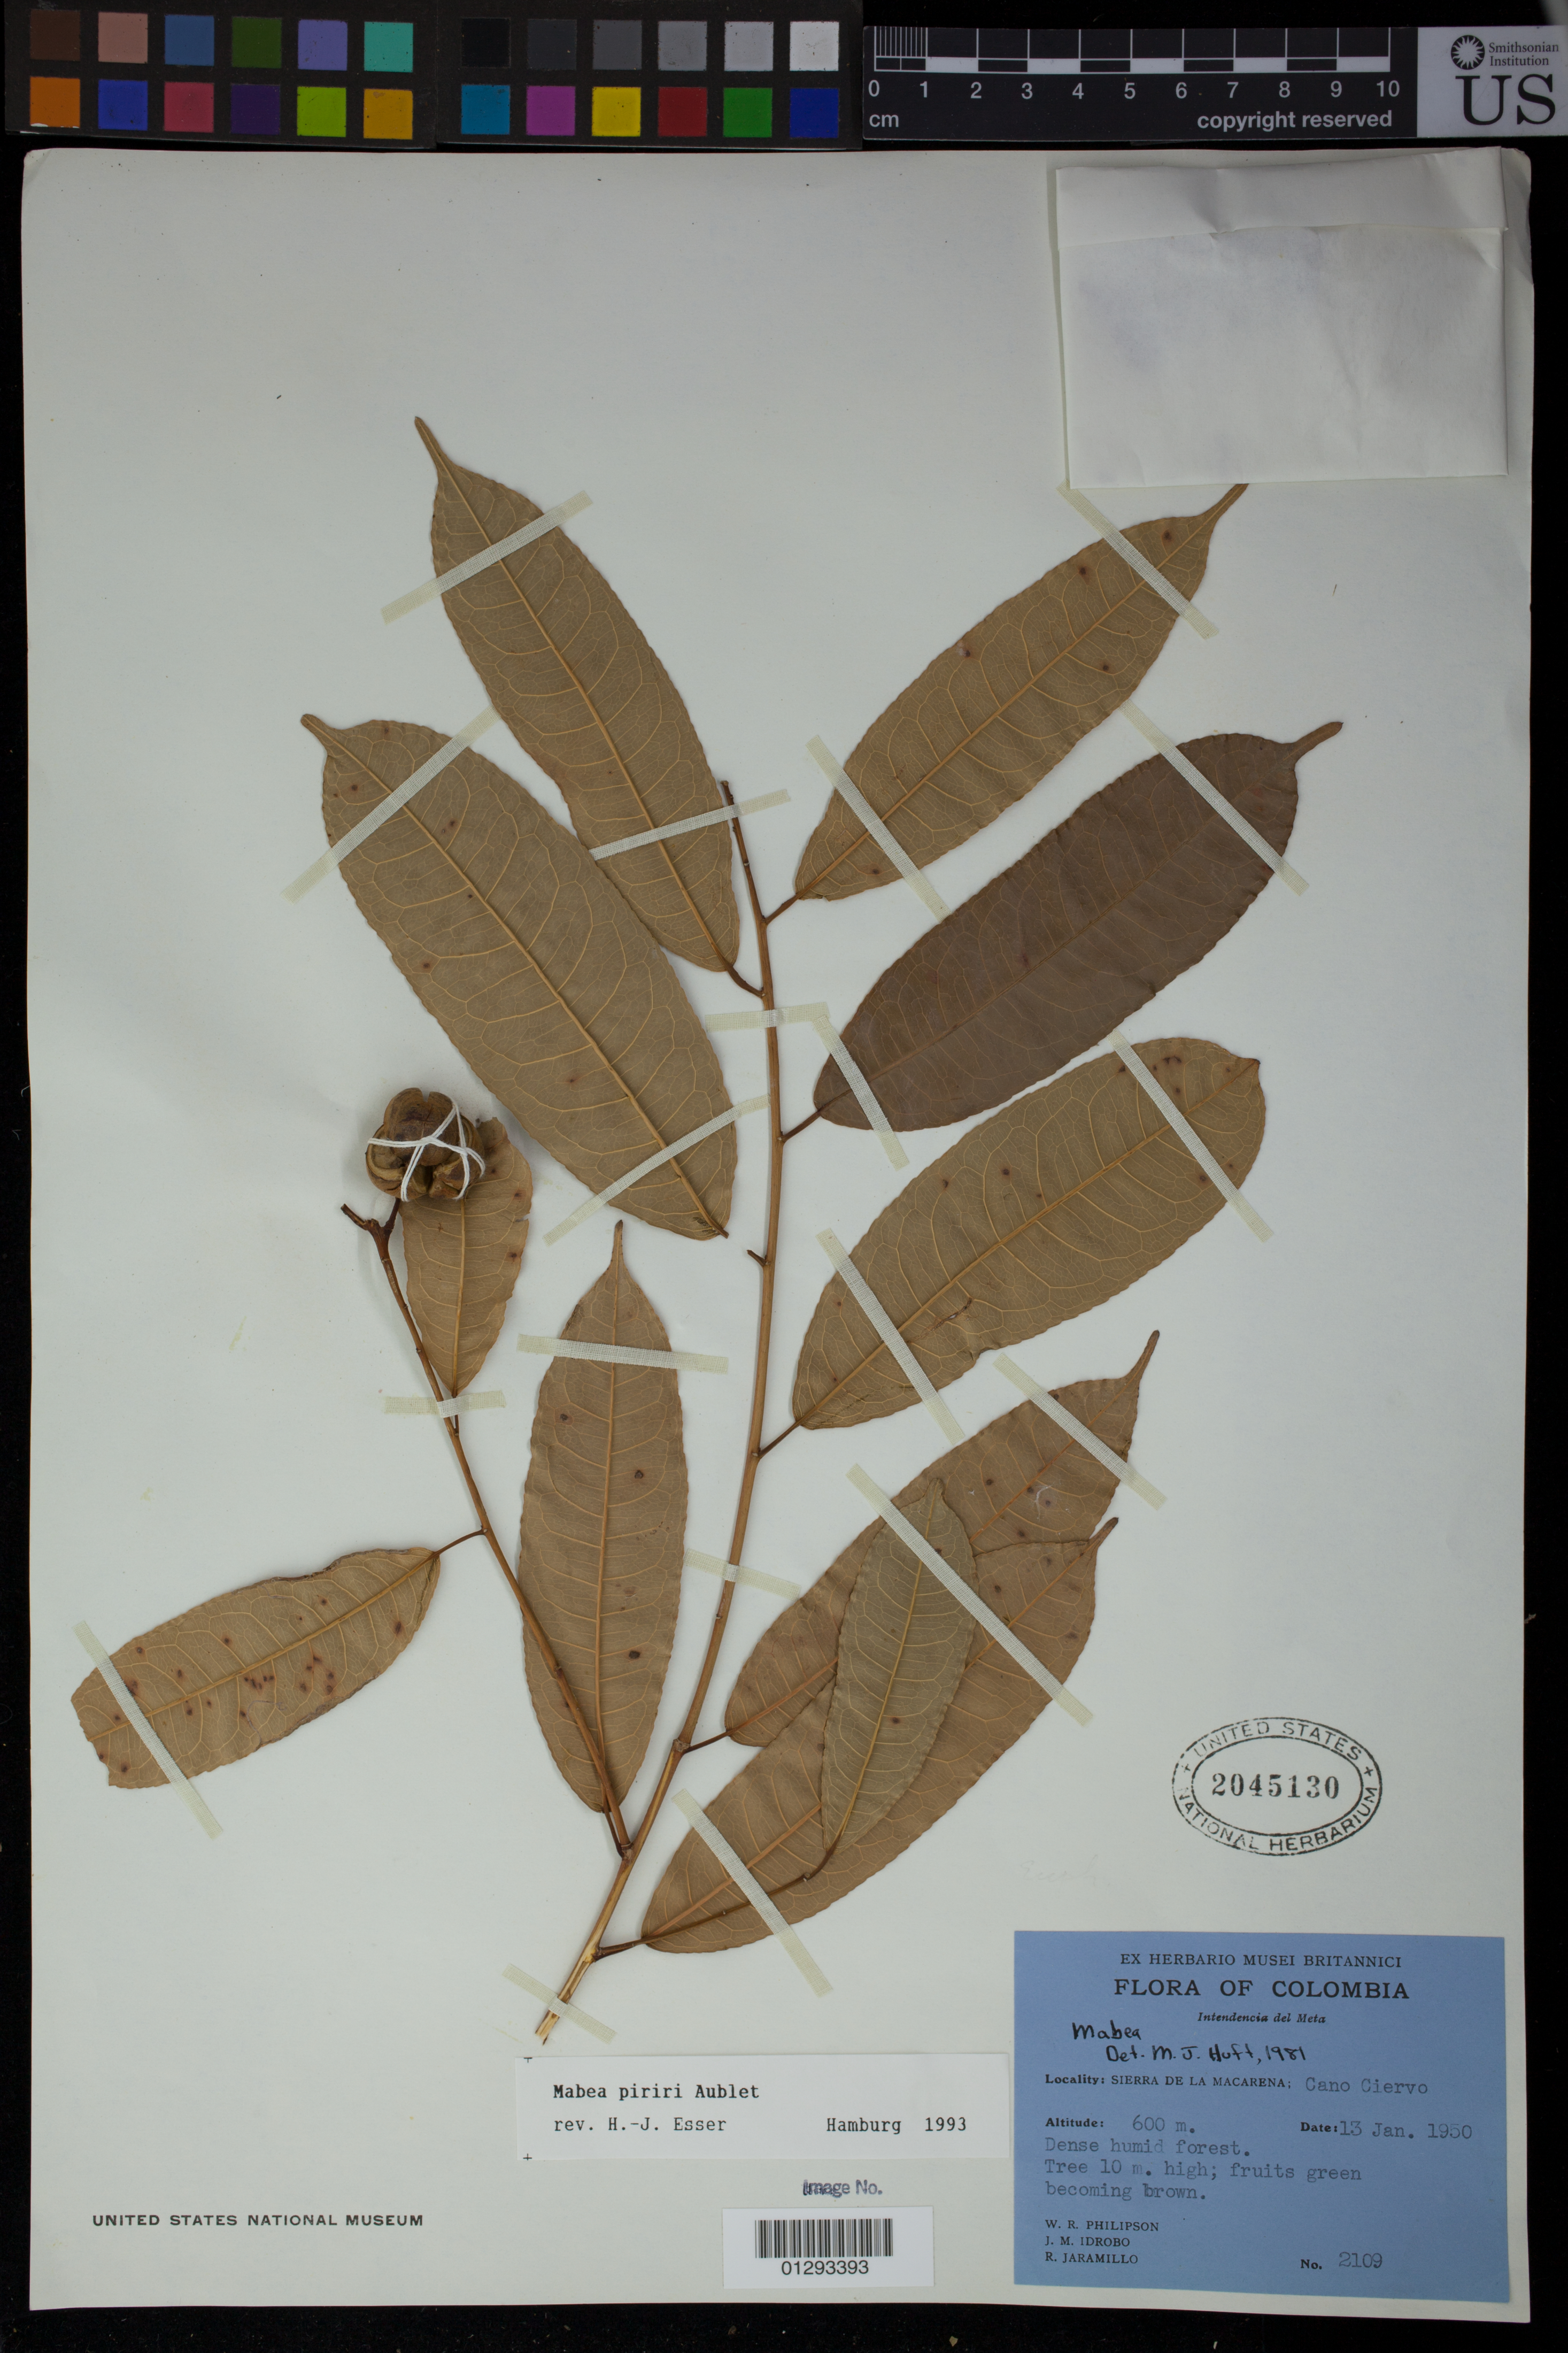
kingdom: Plantae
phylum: Tracheophyta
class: Magnoliopsida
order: Malpighiales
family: Euphorbiaceae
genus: Mabea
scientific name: Mabea piriri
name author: Aubl.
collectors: W. R. Philipson, J. M. Idrobo & R. Jaramillo M.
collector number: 2109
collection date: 1950-01-13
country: Colombia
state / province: Meta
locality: Sierra De La Macarena; Cano Ciervo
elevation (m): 600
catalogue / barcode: US 2045130